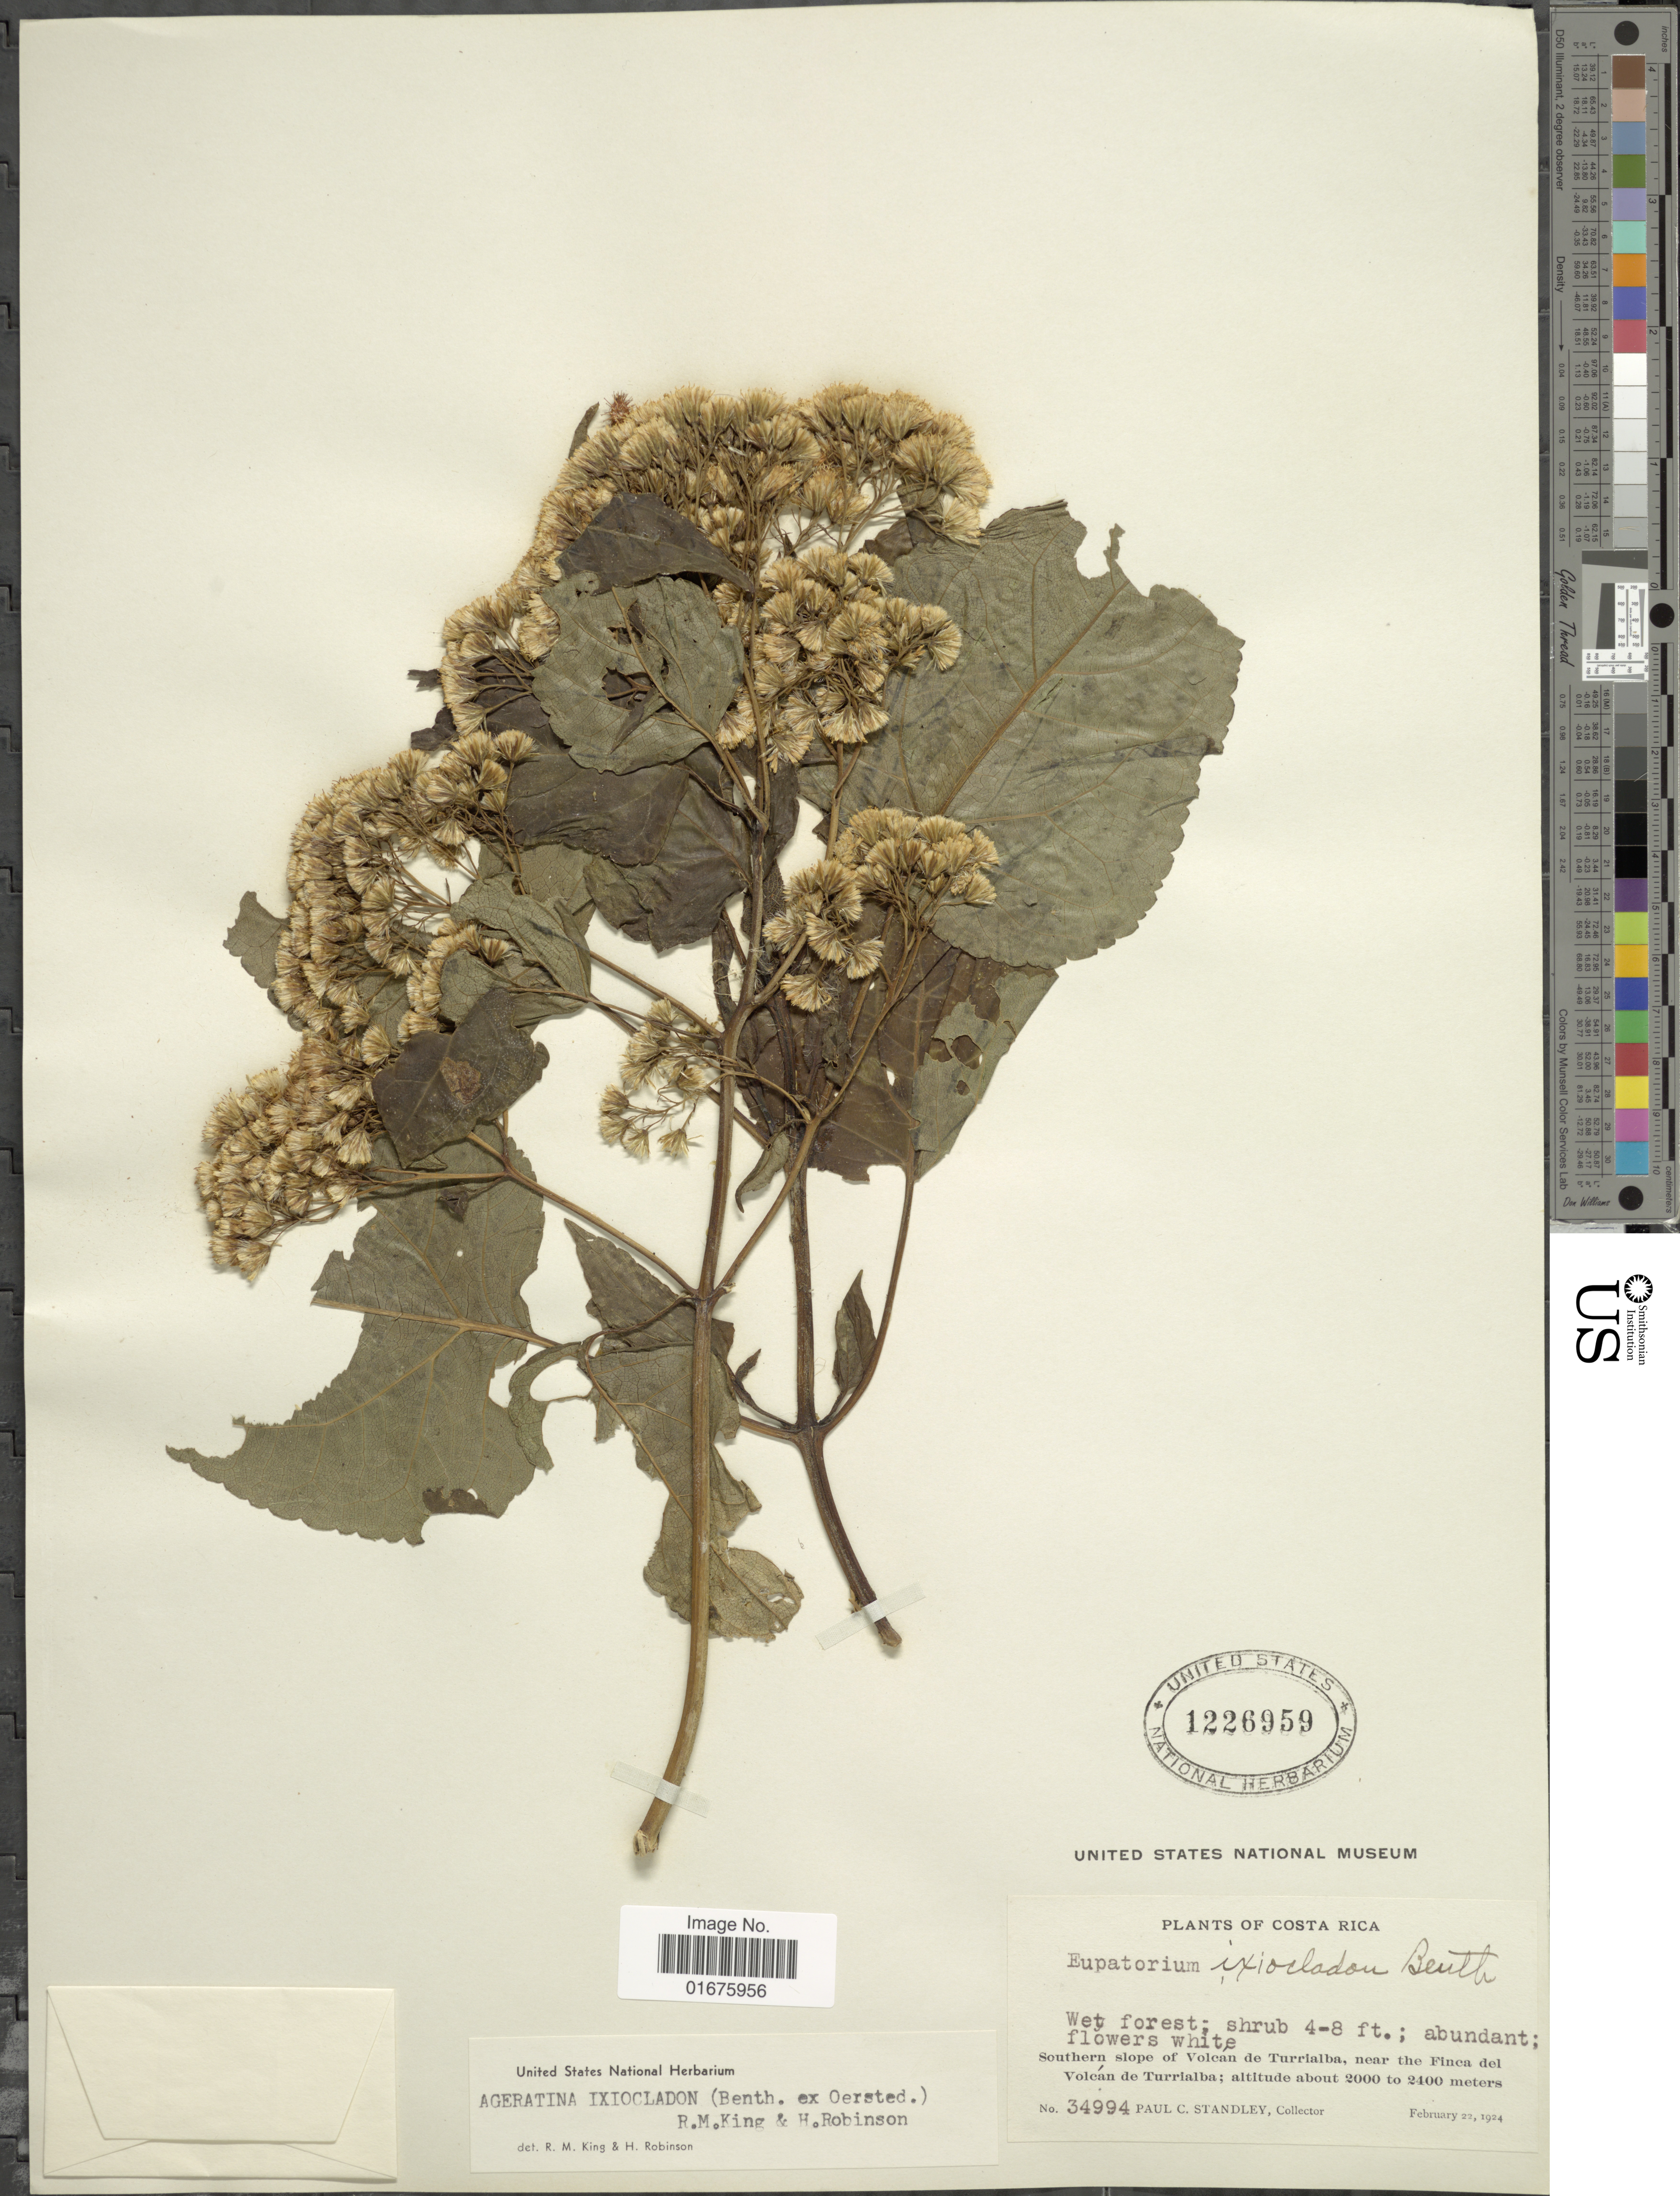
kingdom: Plantae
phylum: Tracheophyta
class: Magnoliopsida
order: Asterales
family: Asteraceae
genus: Ageratina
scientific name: Ageratina ixiocladon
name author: (Benth. ex Oerst.) R.M. King & H. Rob.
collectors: P. C. Standley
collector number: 34994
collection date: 1924-02-22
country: Costa Rica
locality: Wet forest, Southern slope of Volcan de Turrialba, near the Finca del Volcán de Turrialba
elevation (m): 2000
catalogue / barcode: US 1226959